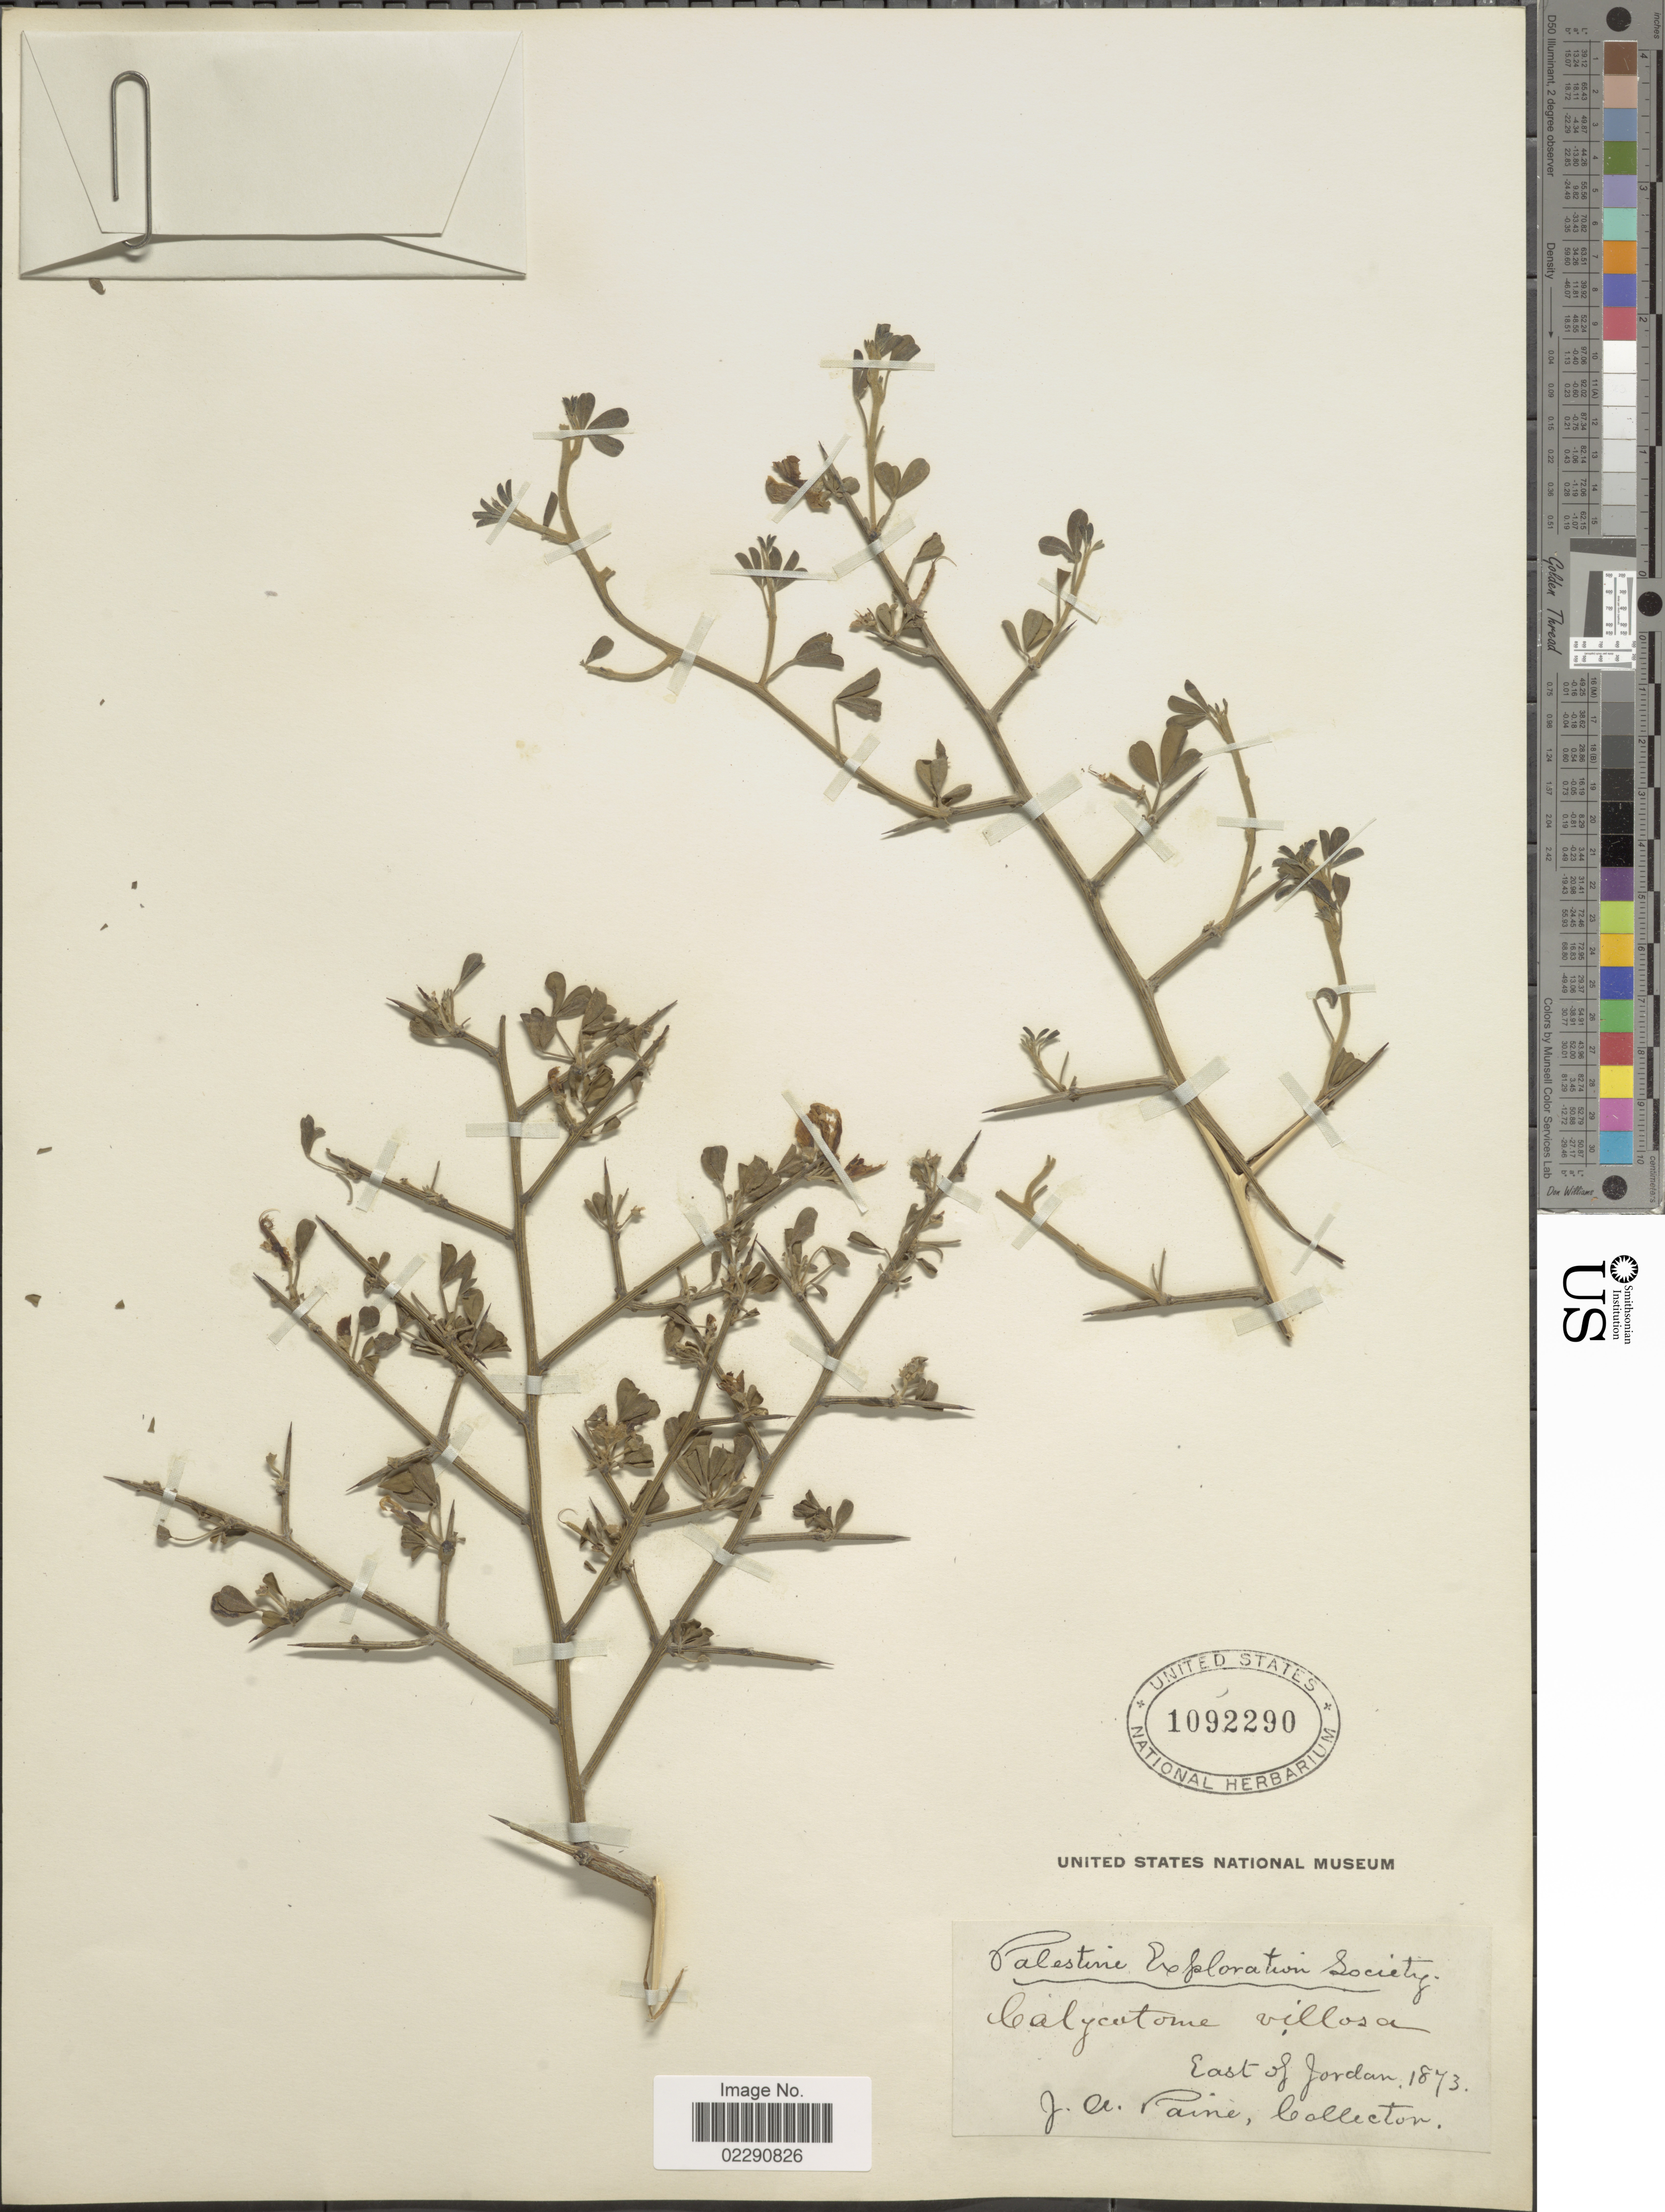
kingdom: Plantae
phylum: Tracheophyta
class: Magnoliopsida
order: Fabales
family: Fabaceae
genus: Calicotome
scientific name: Calicotome villosa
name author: (Poir.) Link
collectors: J. A. Paine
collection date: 1873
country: Jordan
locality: East of Jordan, Palestine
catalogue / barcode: US 1092290